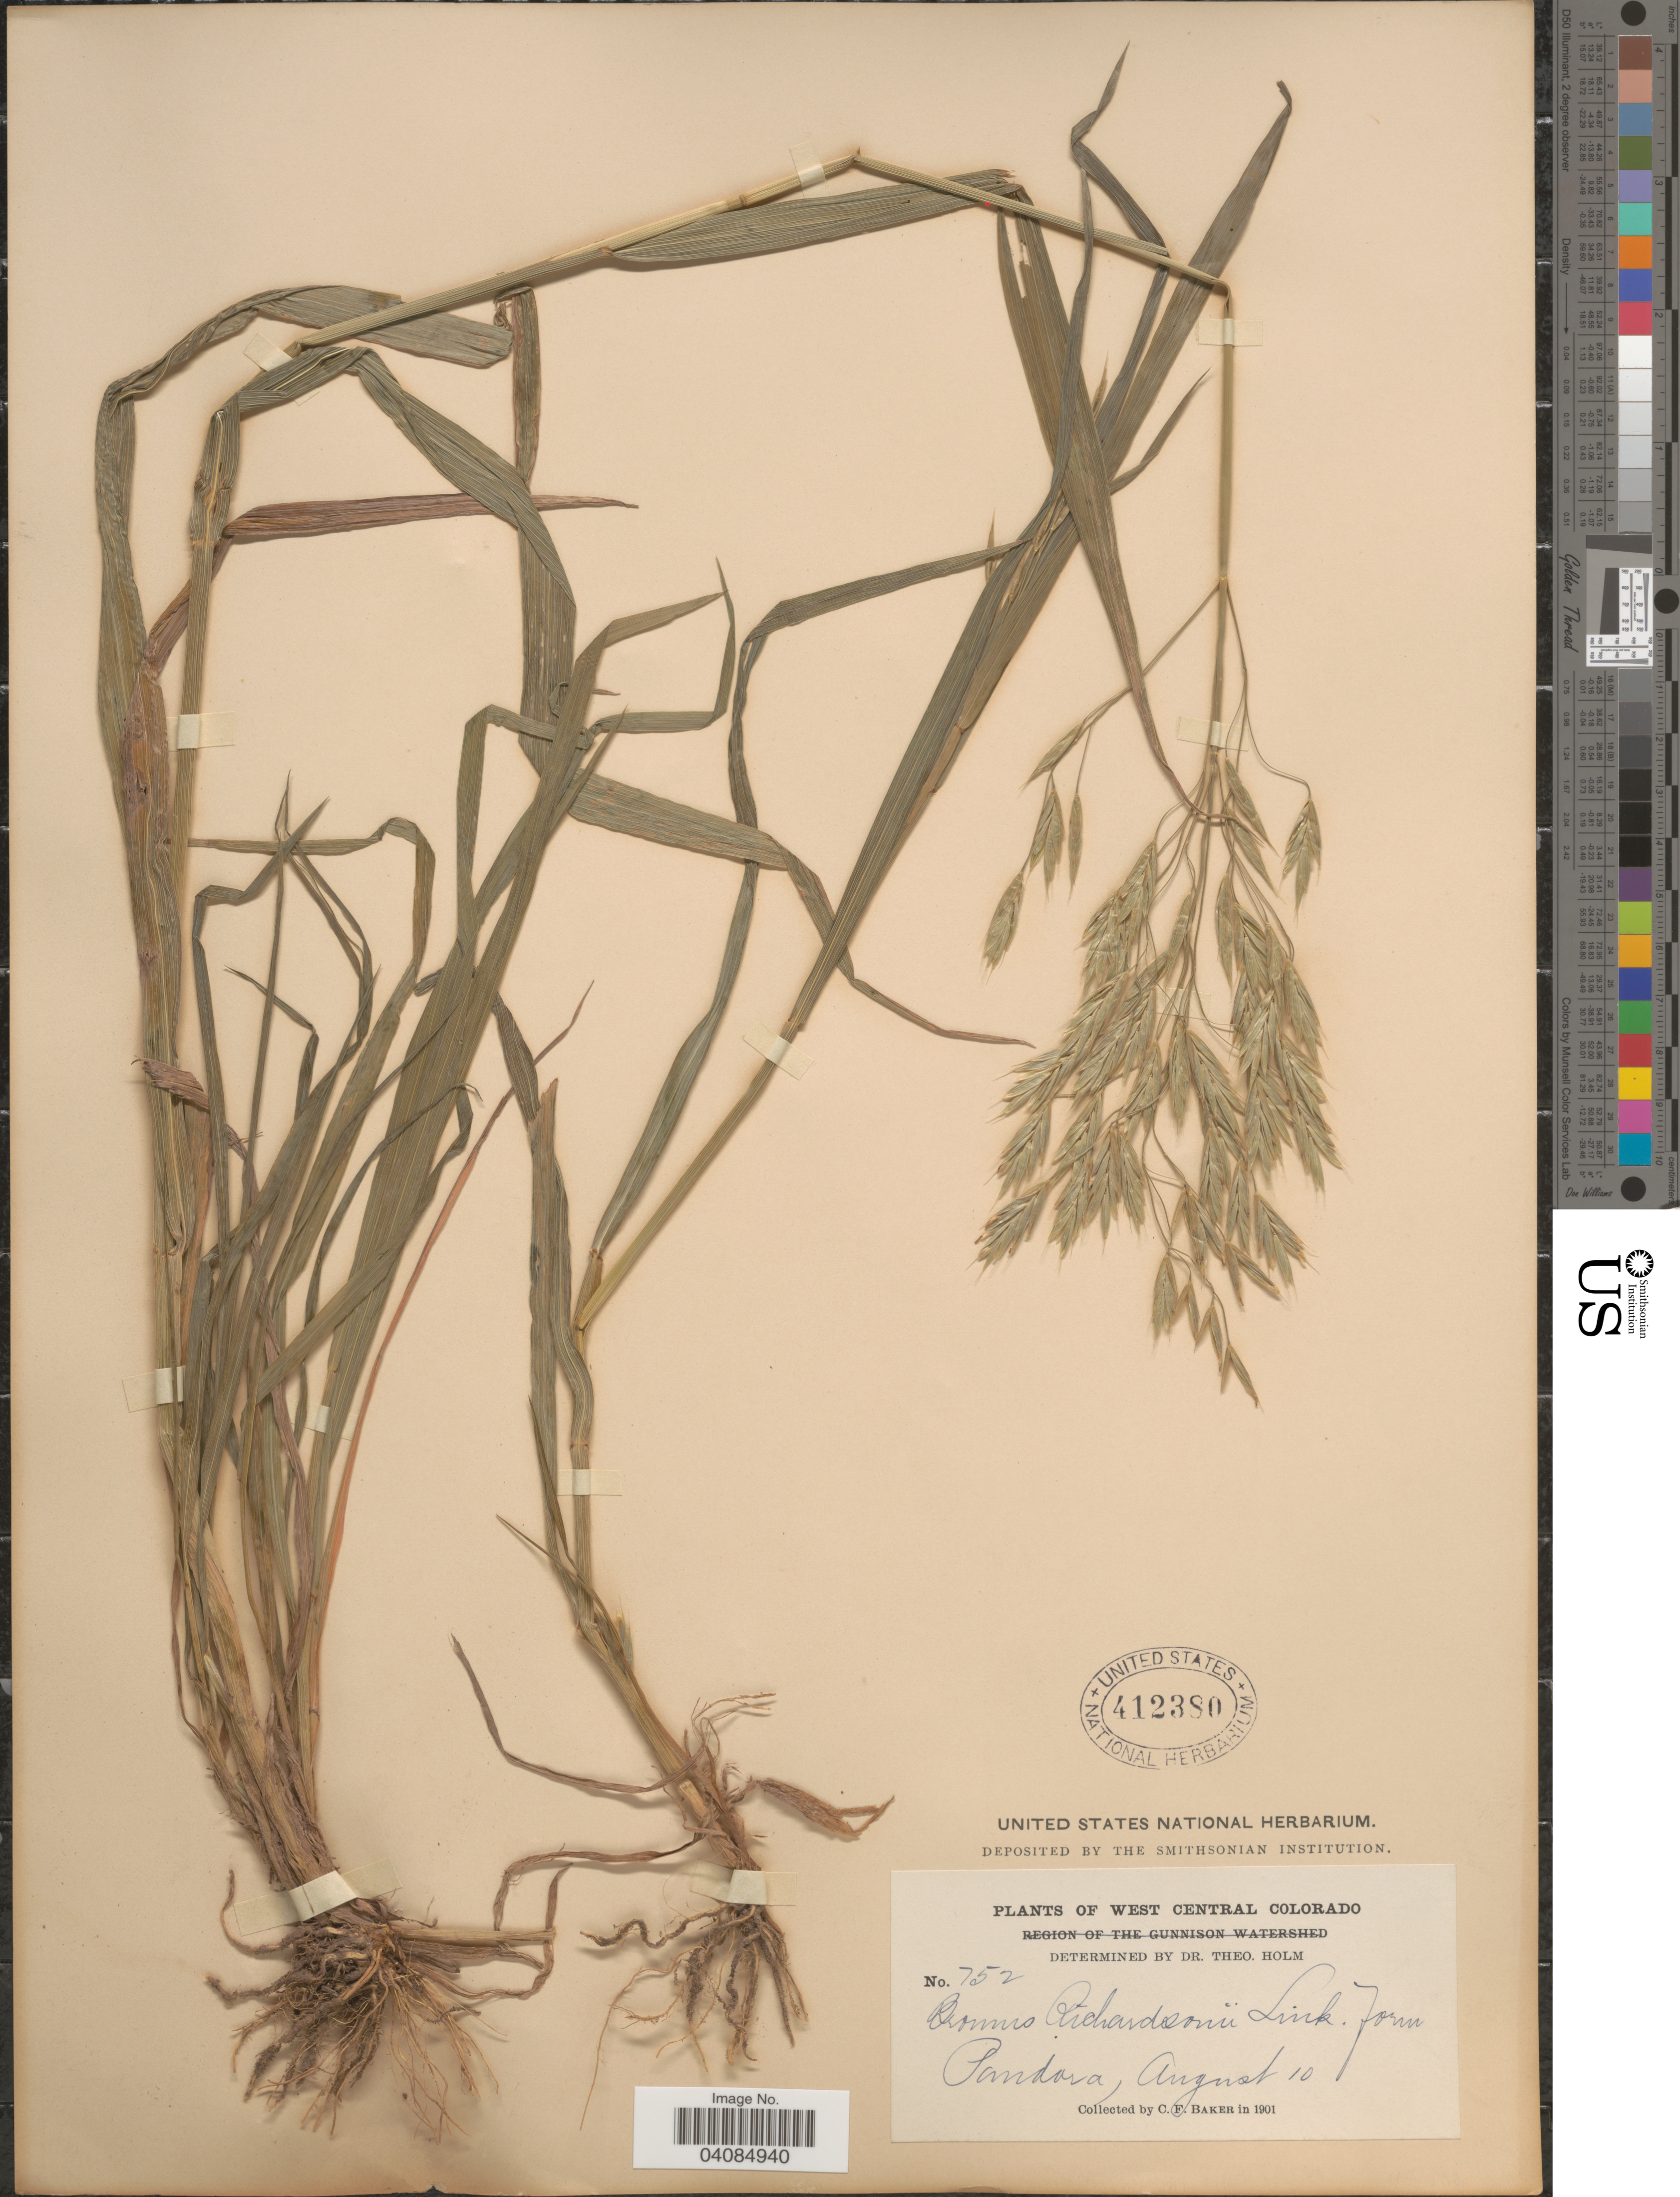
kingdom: Plantae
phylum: Tracheophyta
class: Liliopsida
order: Poales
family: Poaceae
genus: Bromus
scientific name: Bromus racemosus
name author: L.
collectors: C. F. Baker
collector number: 752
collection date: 1901-08-10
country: United States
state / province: Colorado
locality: West Central Colorado. Pandora.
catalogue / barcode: US 412380